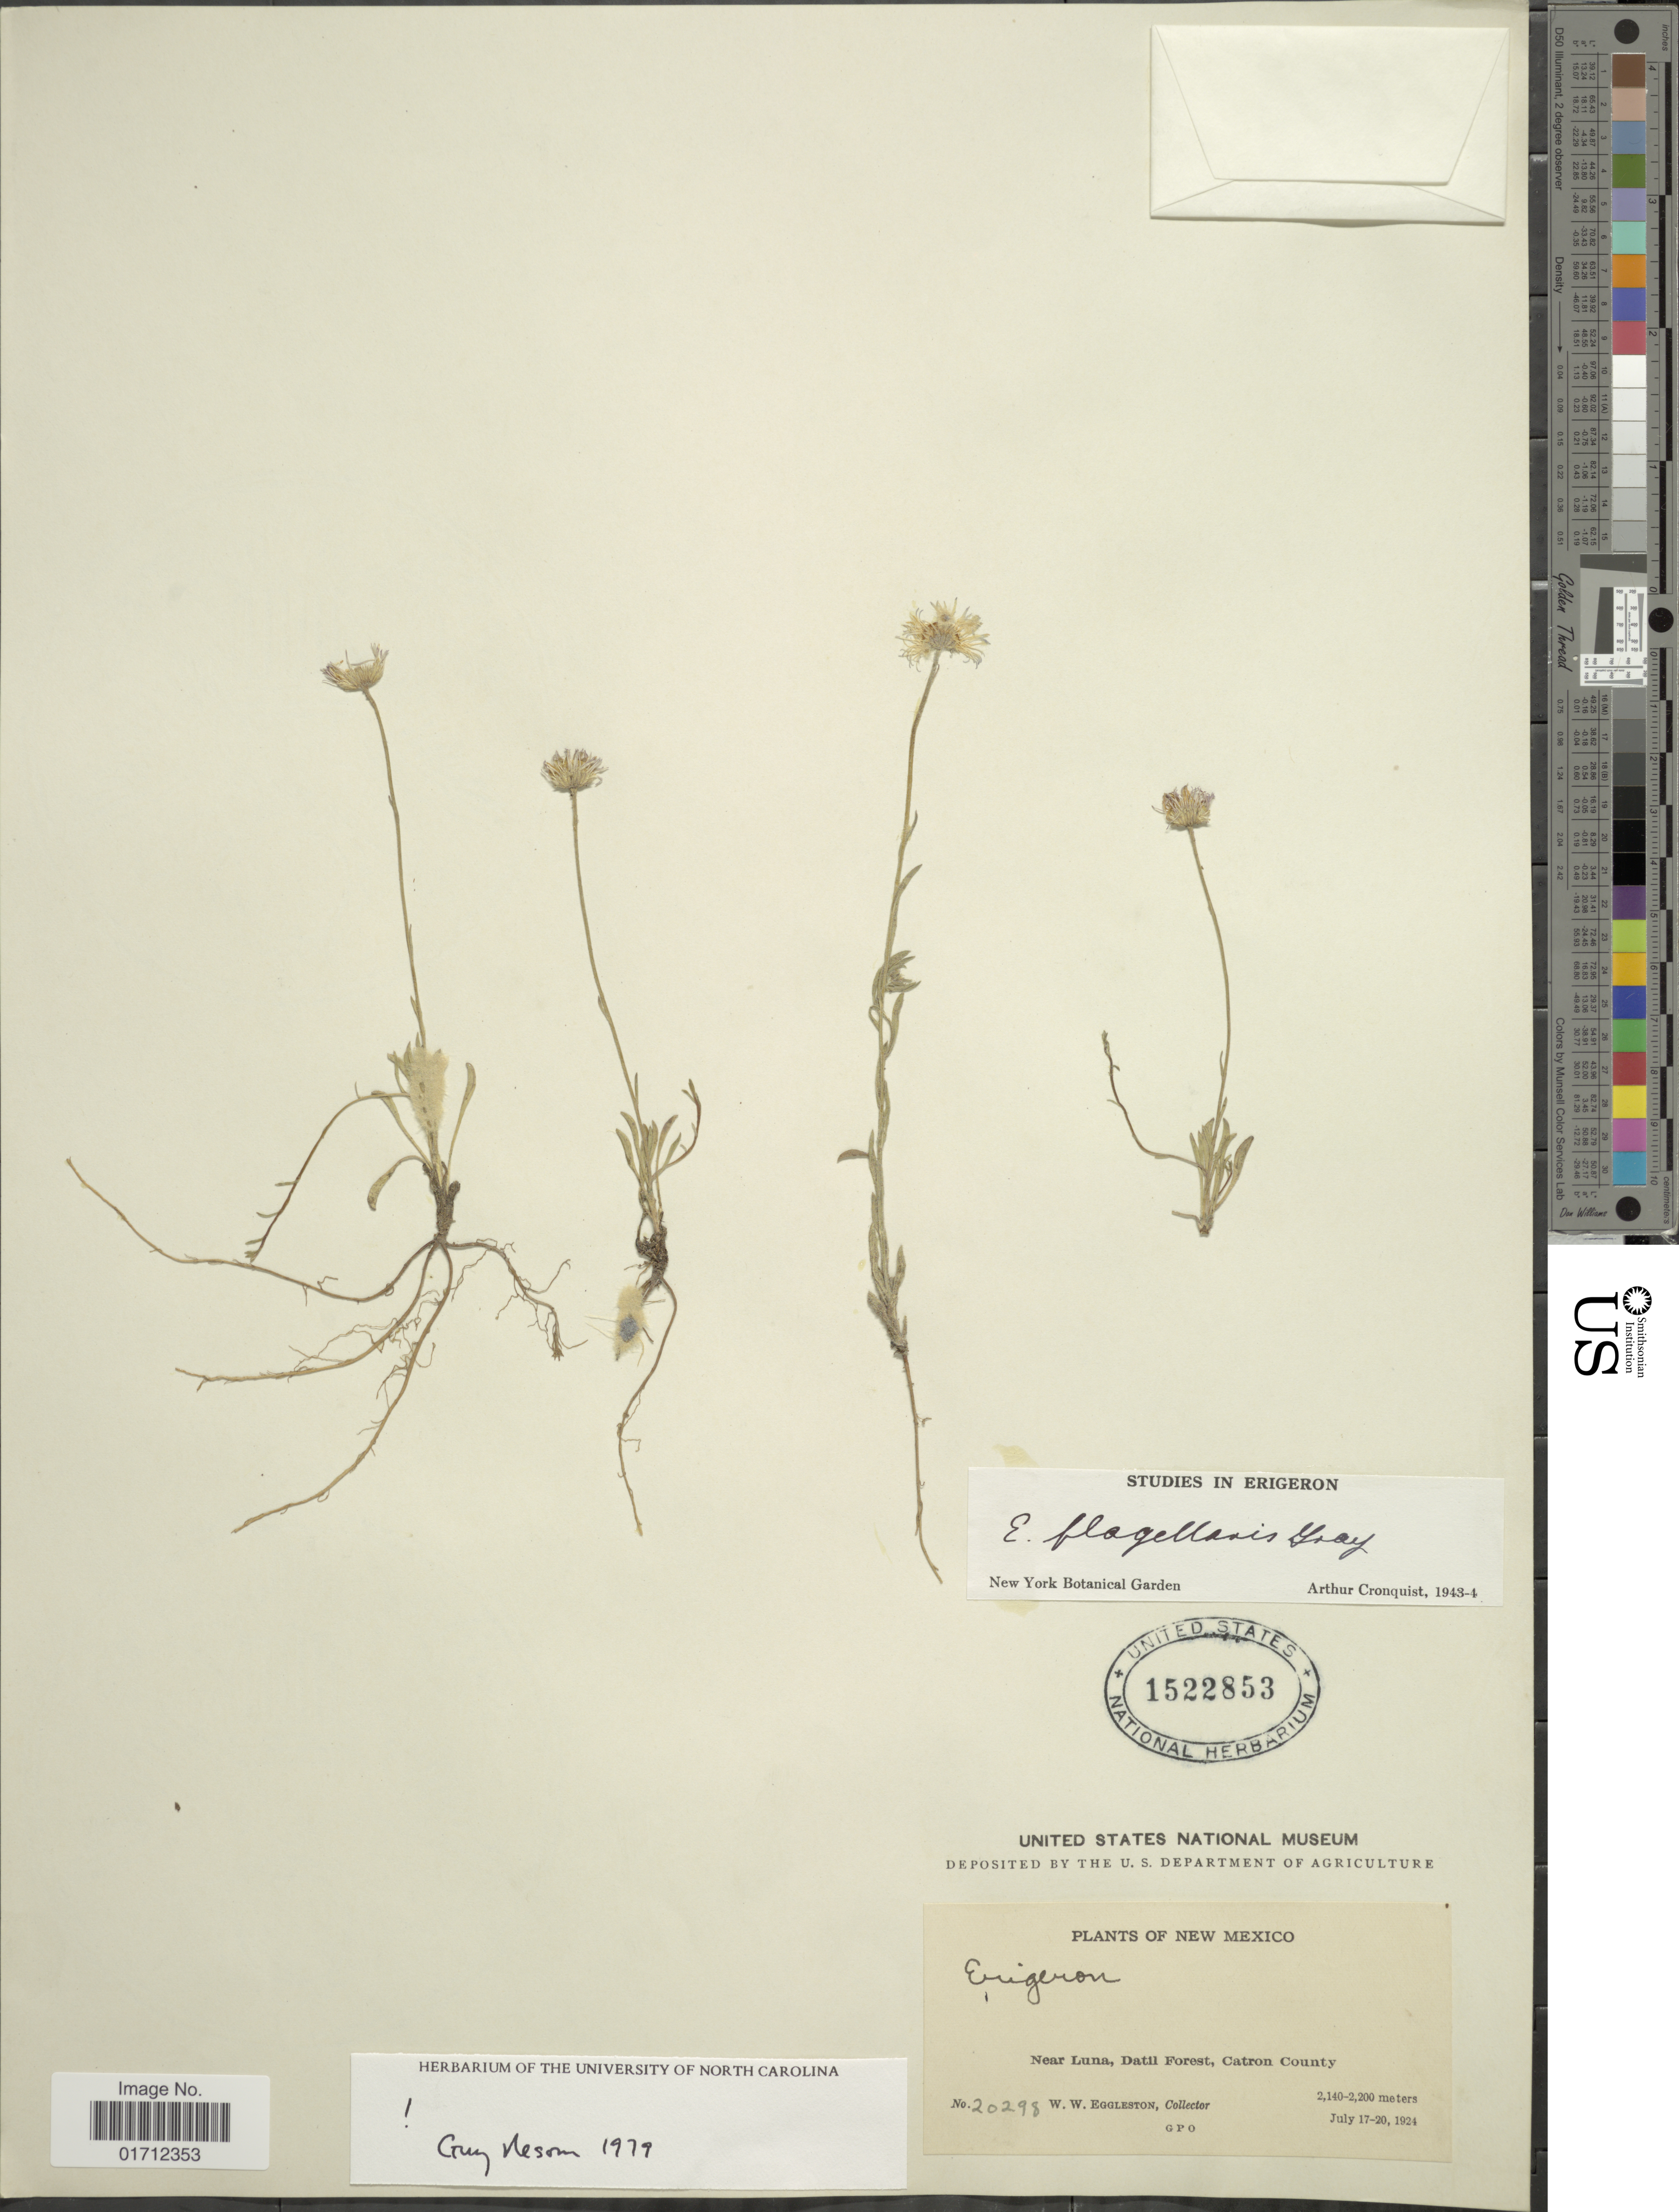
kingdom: Plantae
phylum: Tracheophyta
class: Magnoliopsida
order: Asterales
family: Asteraceae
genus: Erigeron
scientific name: Erigeron flagellaris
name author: A. Gray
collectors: W. W. Eggleston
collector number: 20298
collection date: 1924-07-17/1924-07-20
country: United States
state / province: New Mexico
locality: Near Luna, Datil Forest, Catron County.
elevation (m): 2140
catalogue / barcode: US 1522853